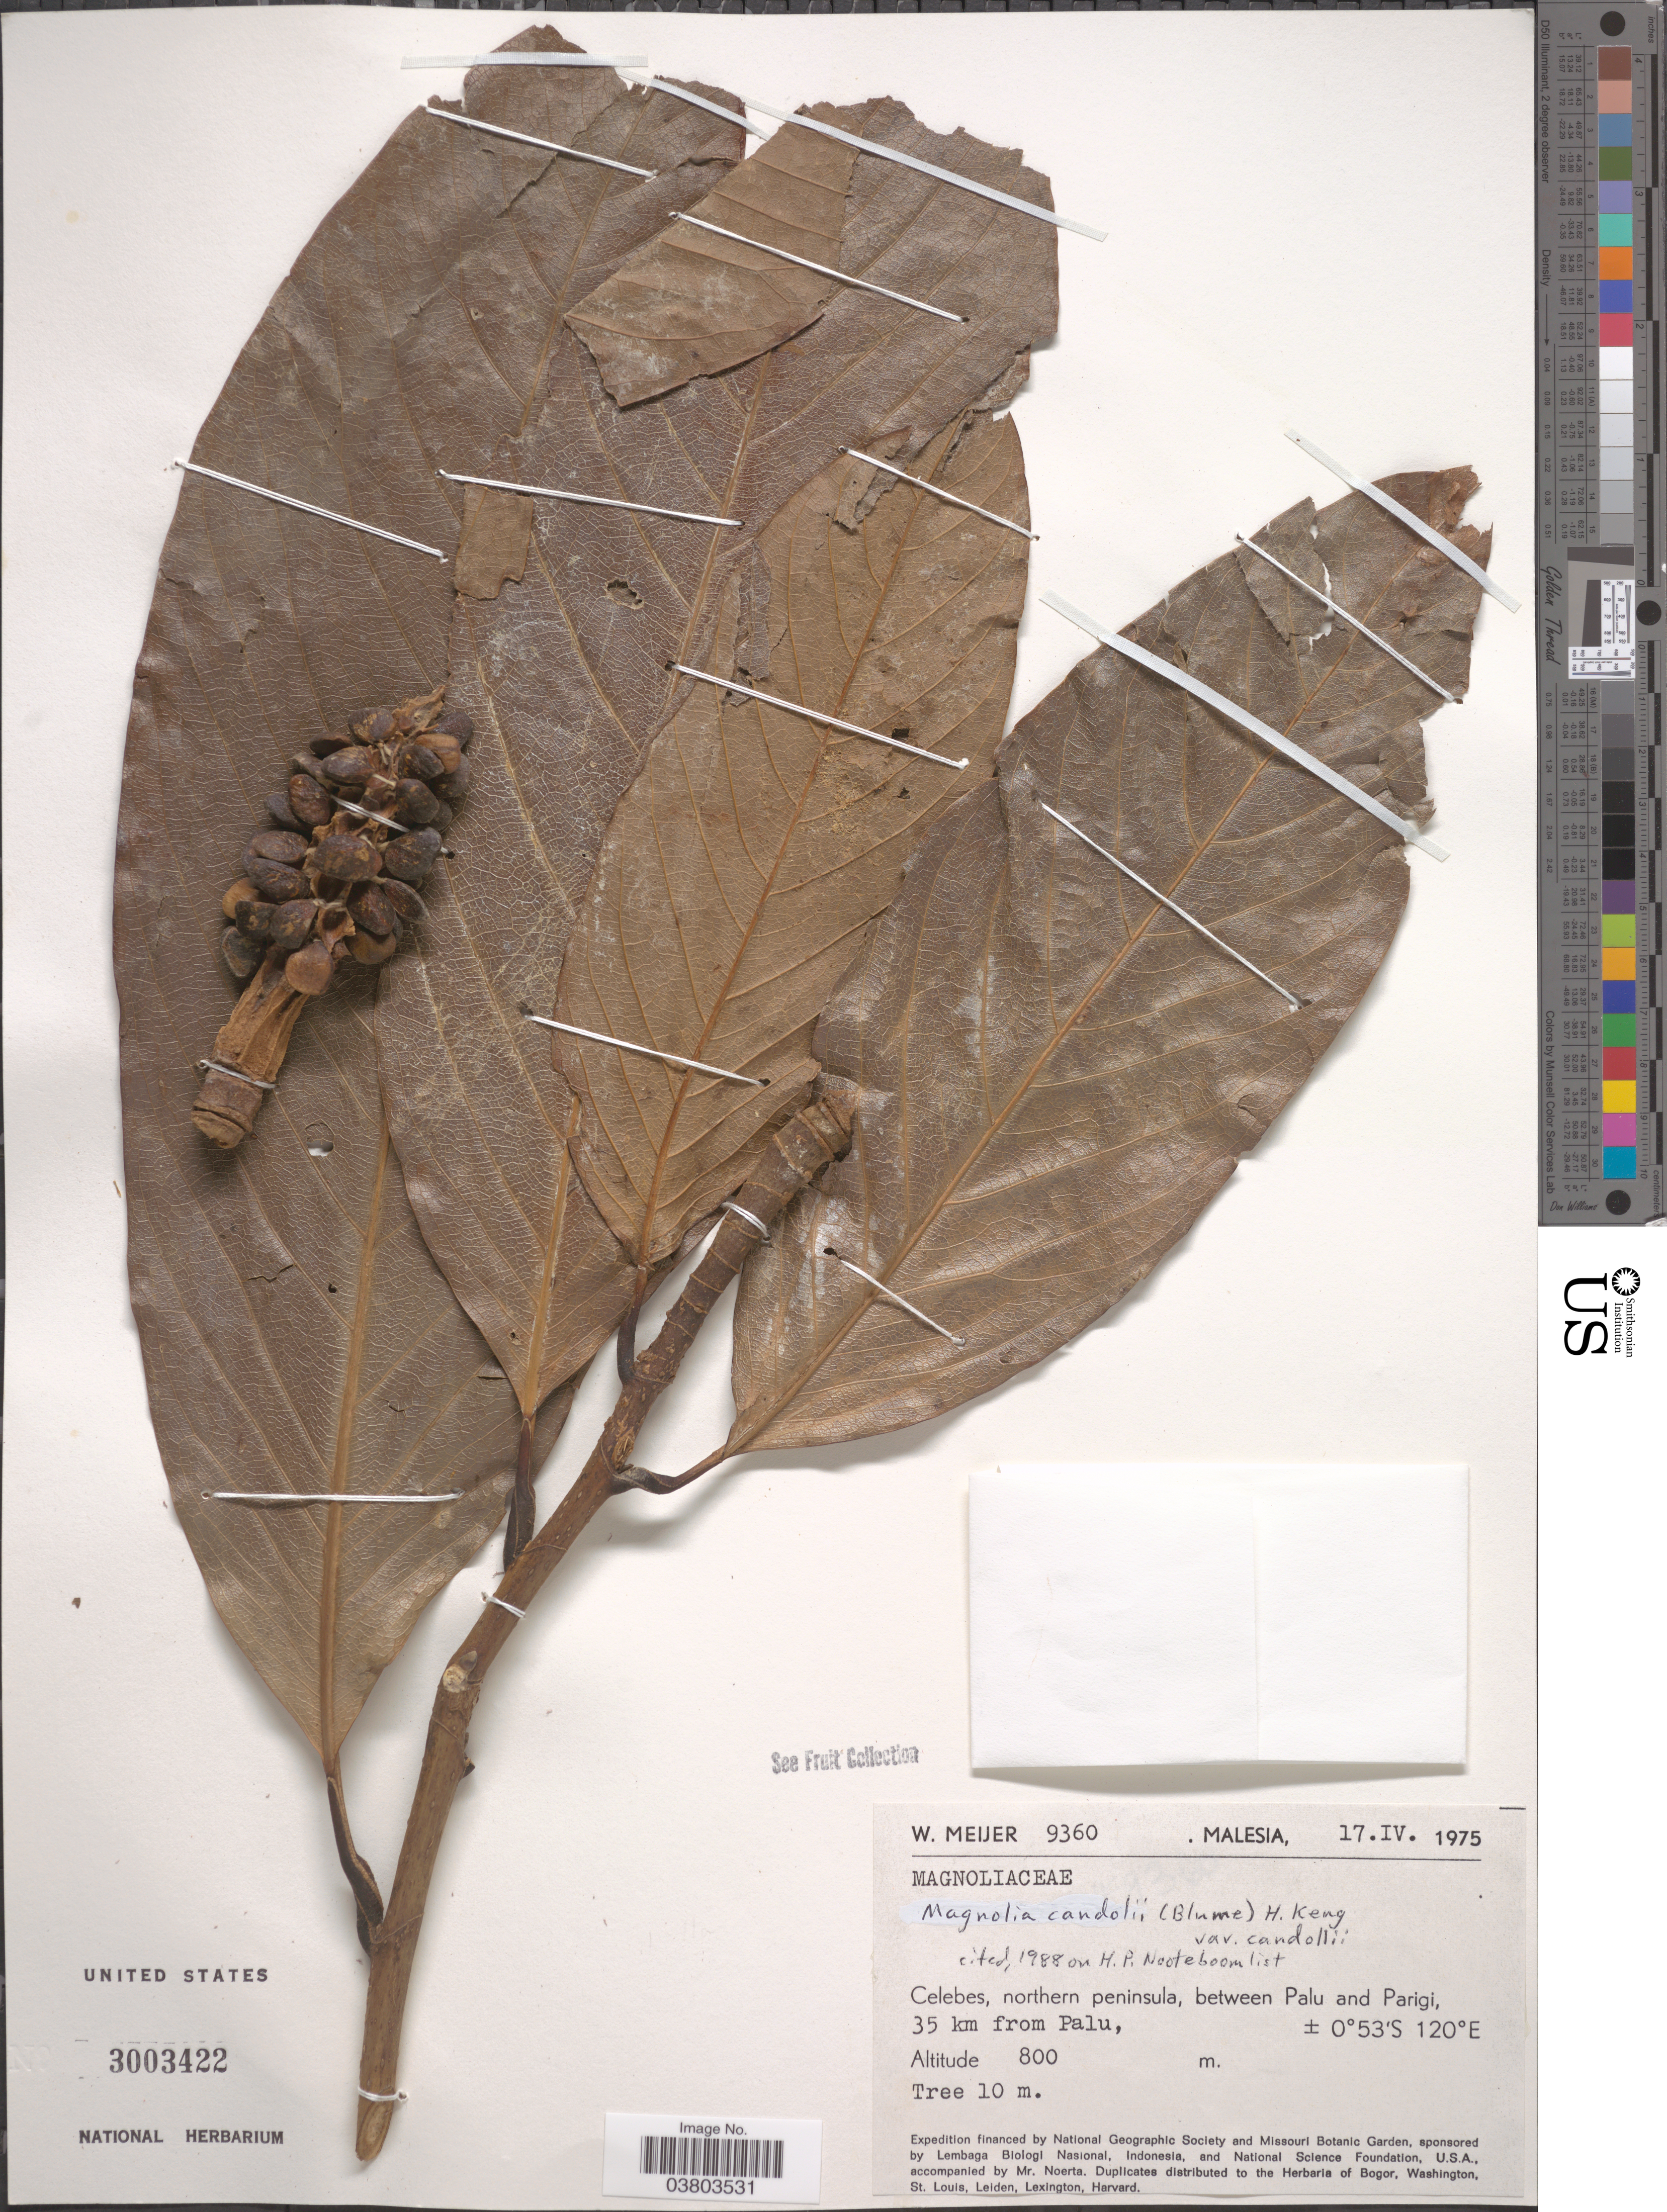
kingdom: Plantae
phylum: Tracheophyta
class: Magnoliopsida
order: Magnoliales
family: Magnoliaceae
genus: Magnolia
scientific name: Magnolia candollei var. candollei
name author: Link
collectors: W. Meijer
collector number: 9360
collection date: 1975-04-17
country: Malaysia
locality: Malesia. Celebes, northern peninsula, between Palu and Parigi, 35 km from Palu.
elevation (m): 800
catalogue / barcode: US 3003422